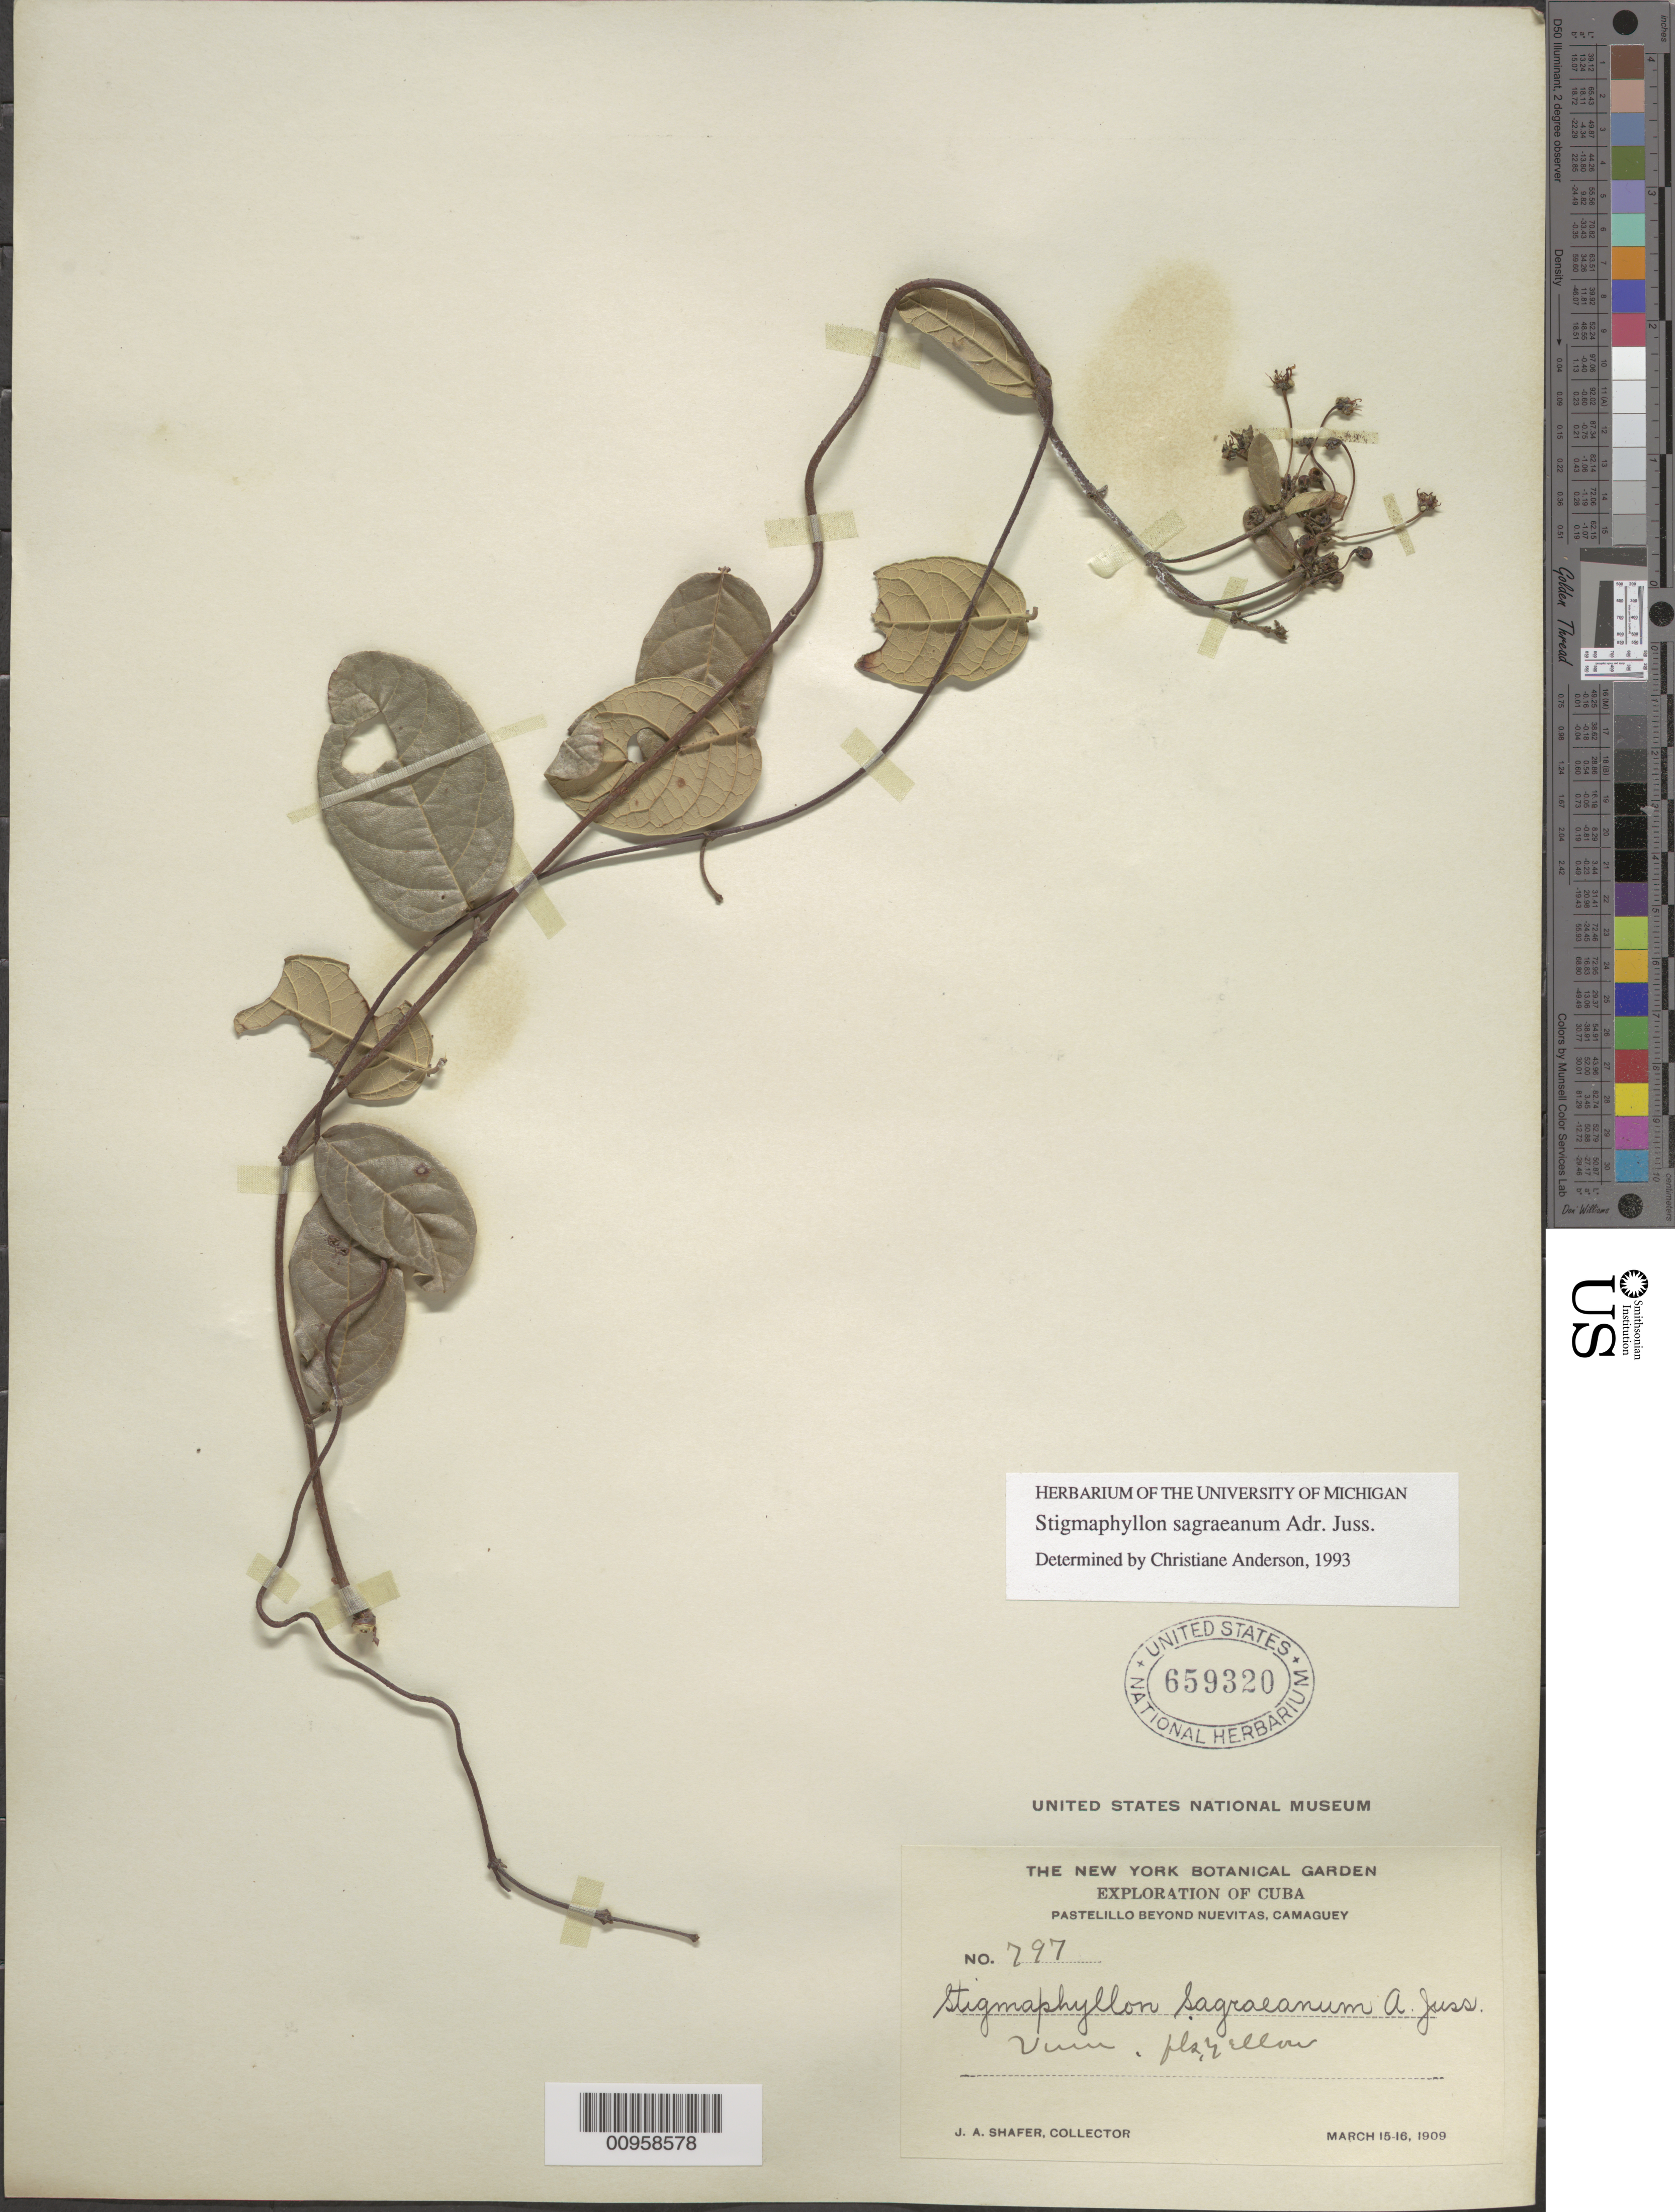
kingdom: Plantae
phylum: Tracheophyta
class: Magnoliopsida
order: Malpighiales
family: Malpighiaceae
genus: Stigmaphyllon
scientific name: Stigmaphyllon sagraeanum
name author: Juss.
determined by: Anderson, C.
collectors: J. A. Shafer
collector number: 797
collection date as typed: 15 Mar 1909 to 16 Mar 1909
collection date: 1909-03-15/1909-03-16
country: Cuba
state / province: Camaguey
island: Cuba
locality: Pastelillo beyond Nuevitas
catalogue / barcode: US 659320